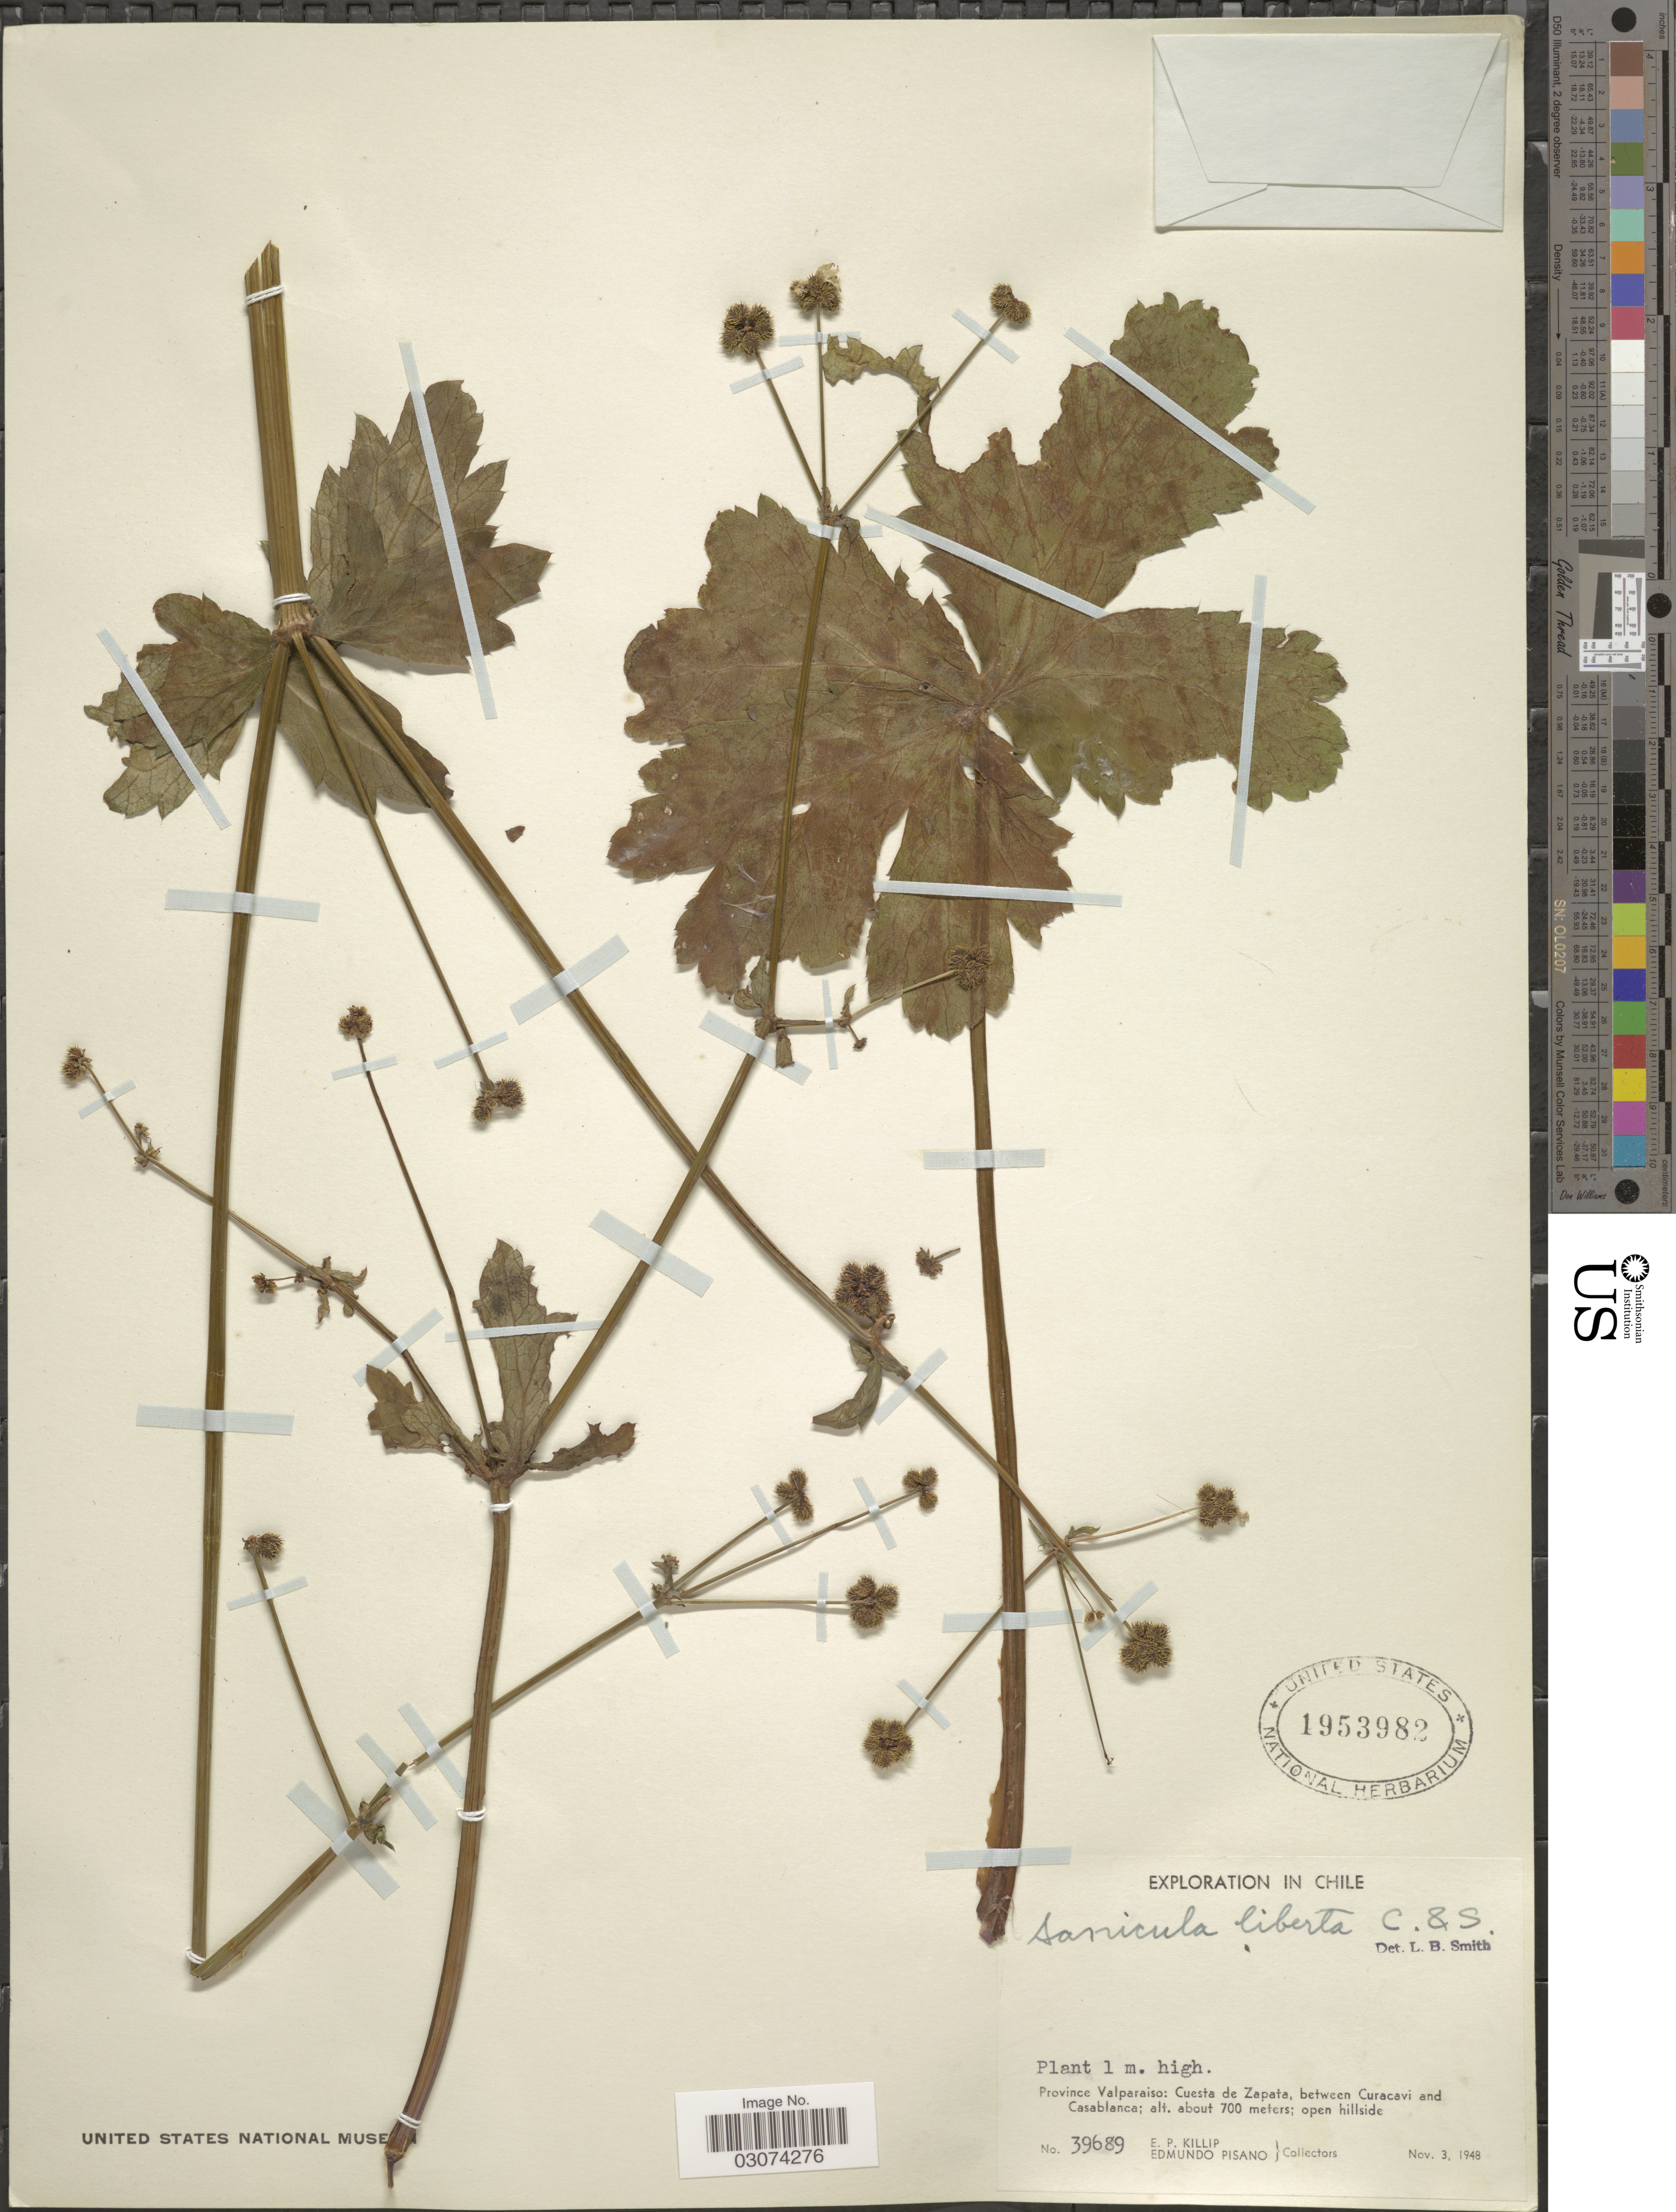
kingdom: Plantae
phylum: Tracheophyta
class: Magnoliopsida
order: Apiales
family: Apiaceae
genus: Sanicula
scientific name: Sanicula liberta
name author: Cham. & Schltdl.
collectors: E. P. Killip & E. Pisano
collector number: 39689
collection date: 1948-11-03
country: Chile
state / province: Valparaíso (V)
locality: Cuesta de Zapata, between Curacavi and Casablanca.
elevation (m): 700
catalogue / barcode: US 1953982